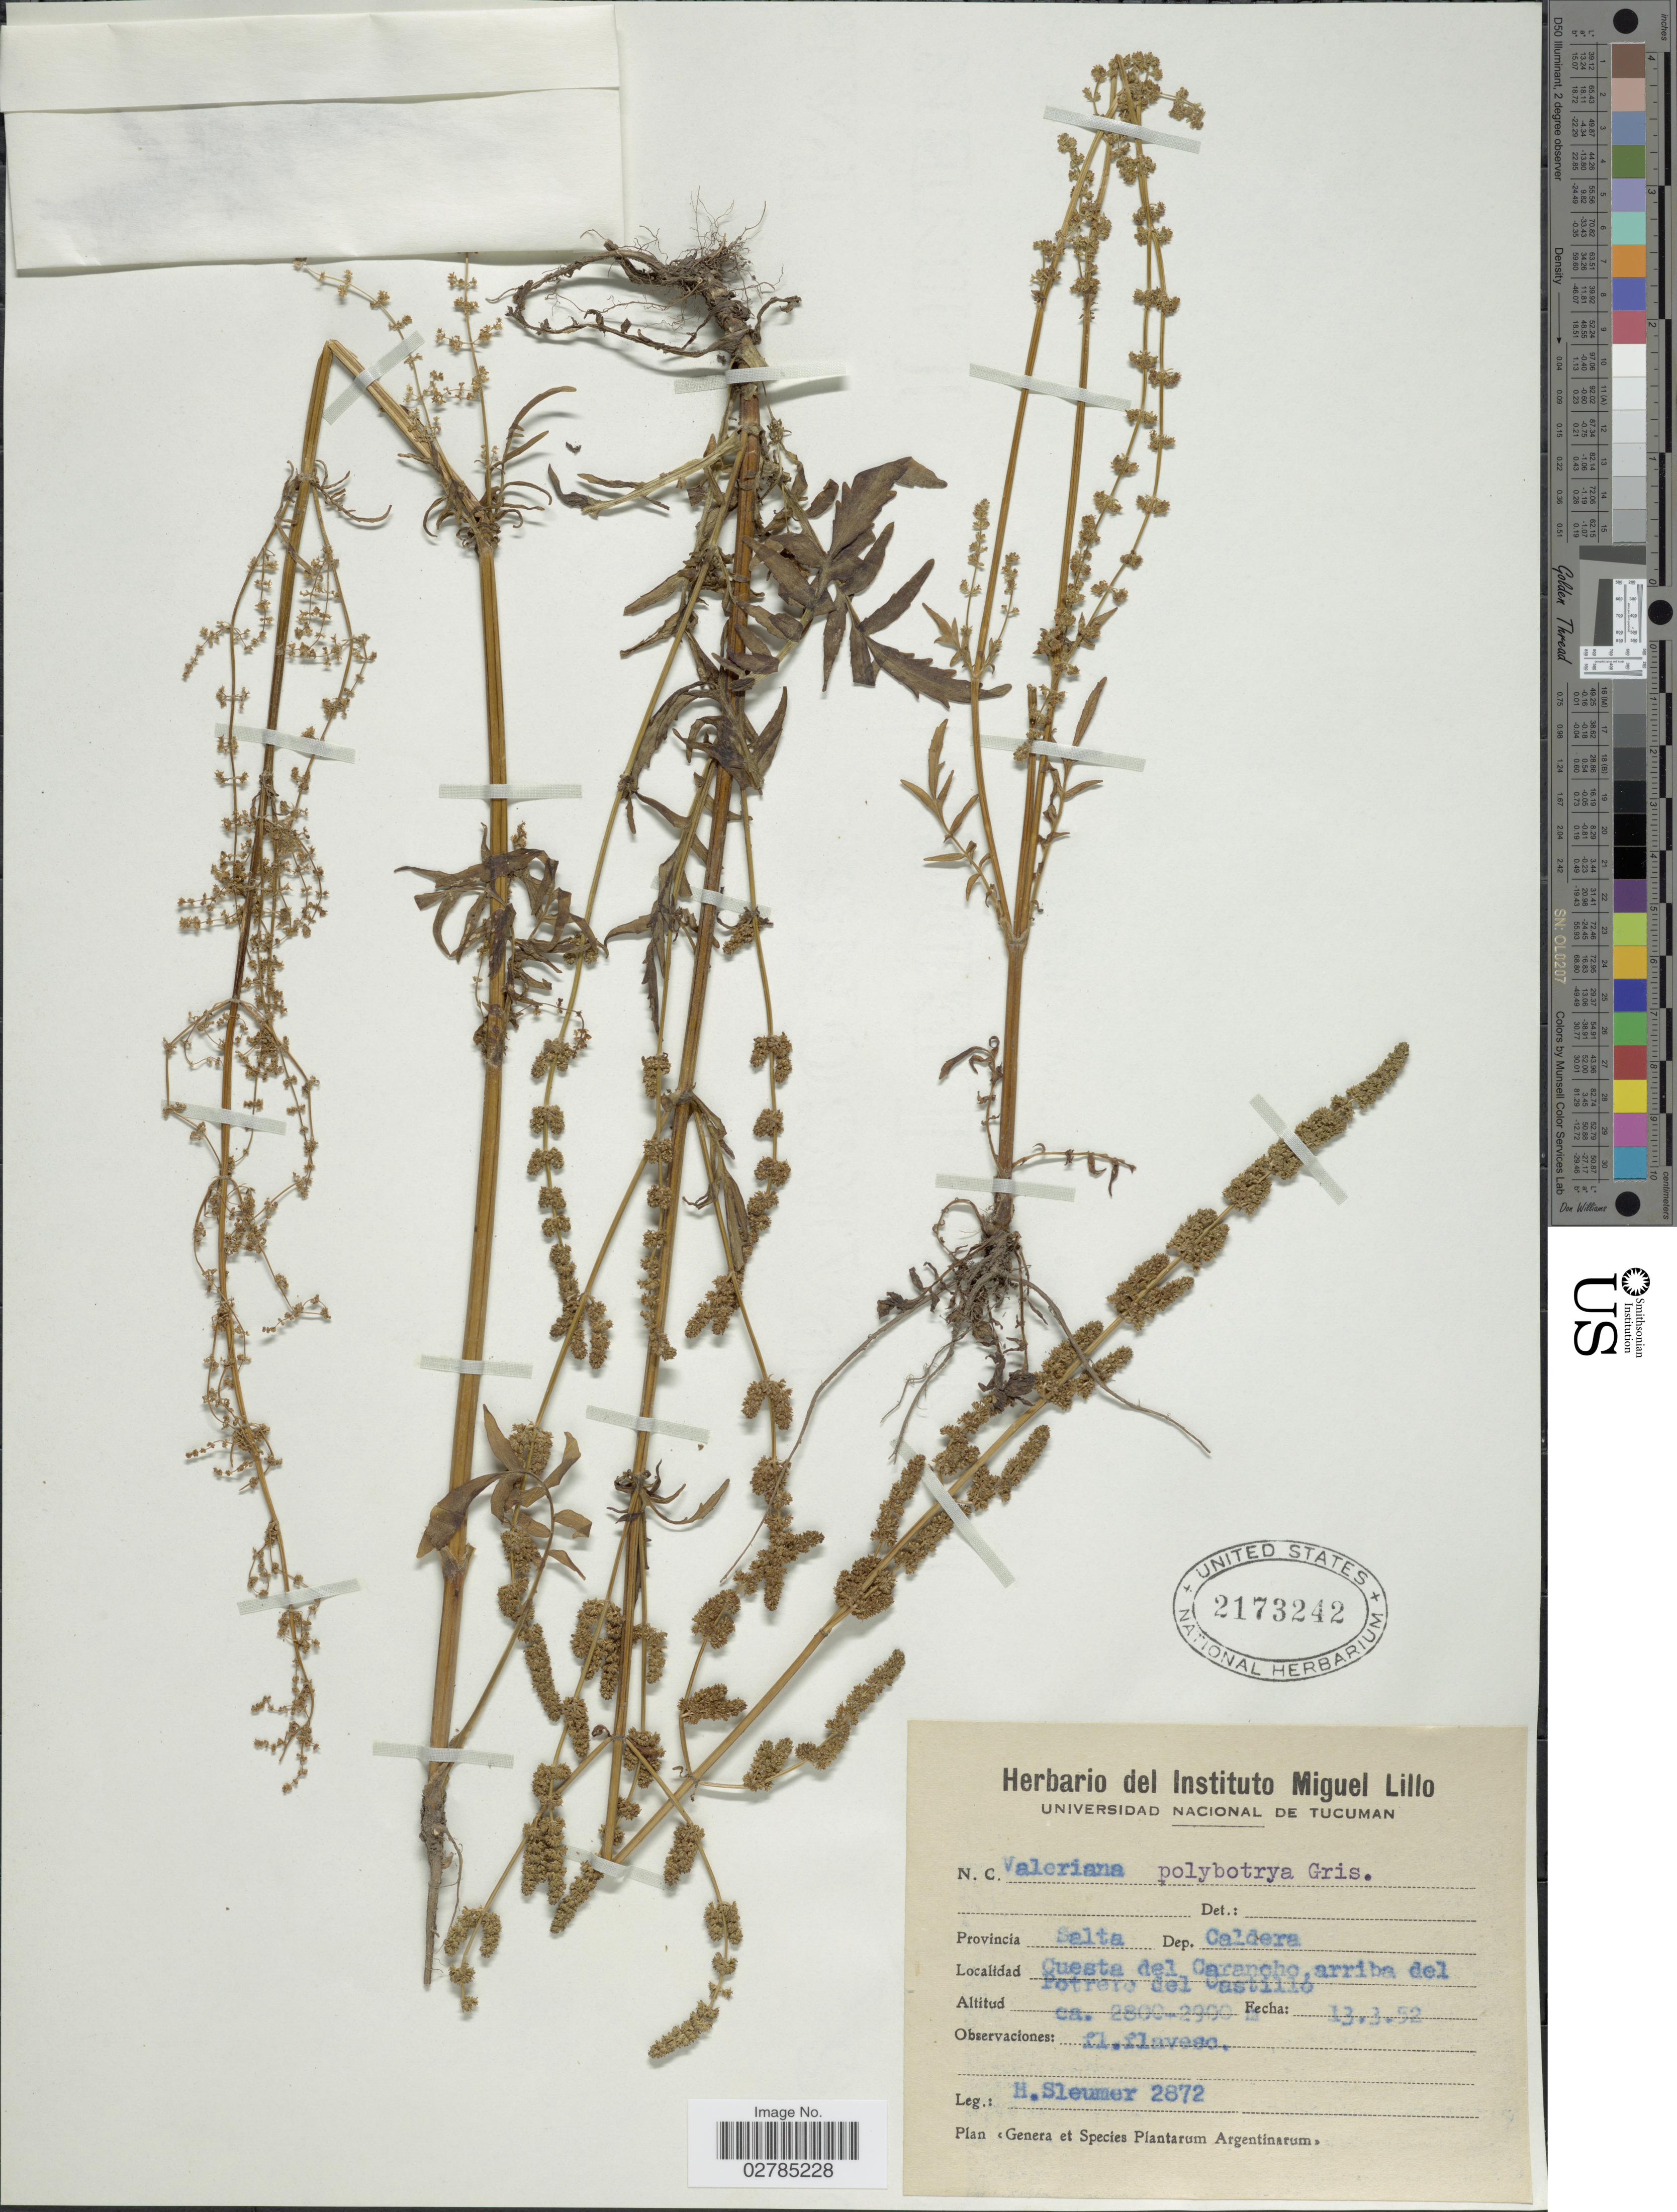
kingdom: Plantae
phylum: Tracheophyta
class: Magnoliopsida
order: Dipsacales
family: Caprifoliaceae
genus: Valeriana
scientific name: Valeriana polybotrya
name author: Höck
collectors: H. O. Sleumer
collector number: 2872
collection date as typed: Transcribed d/m/y: 13/3/52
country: Argentina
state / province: Salta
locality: Dep. Caldera. Cuesta del Carancho, arriba del Potrero del Castillo.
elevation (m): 2800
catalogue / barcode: US 2173242